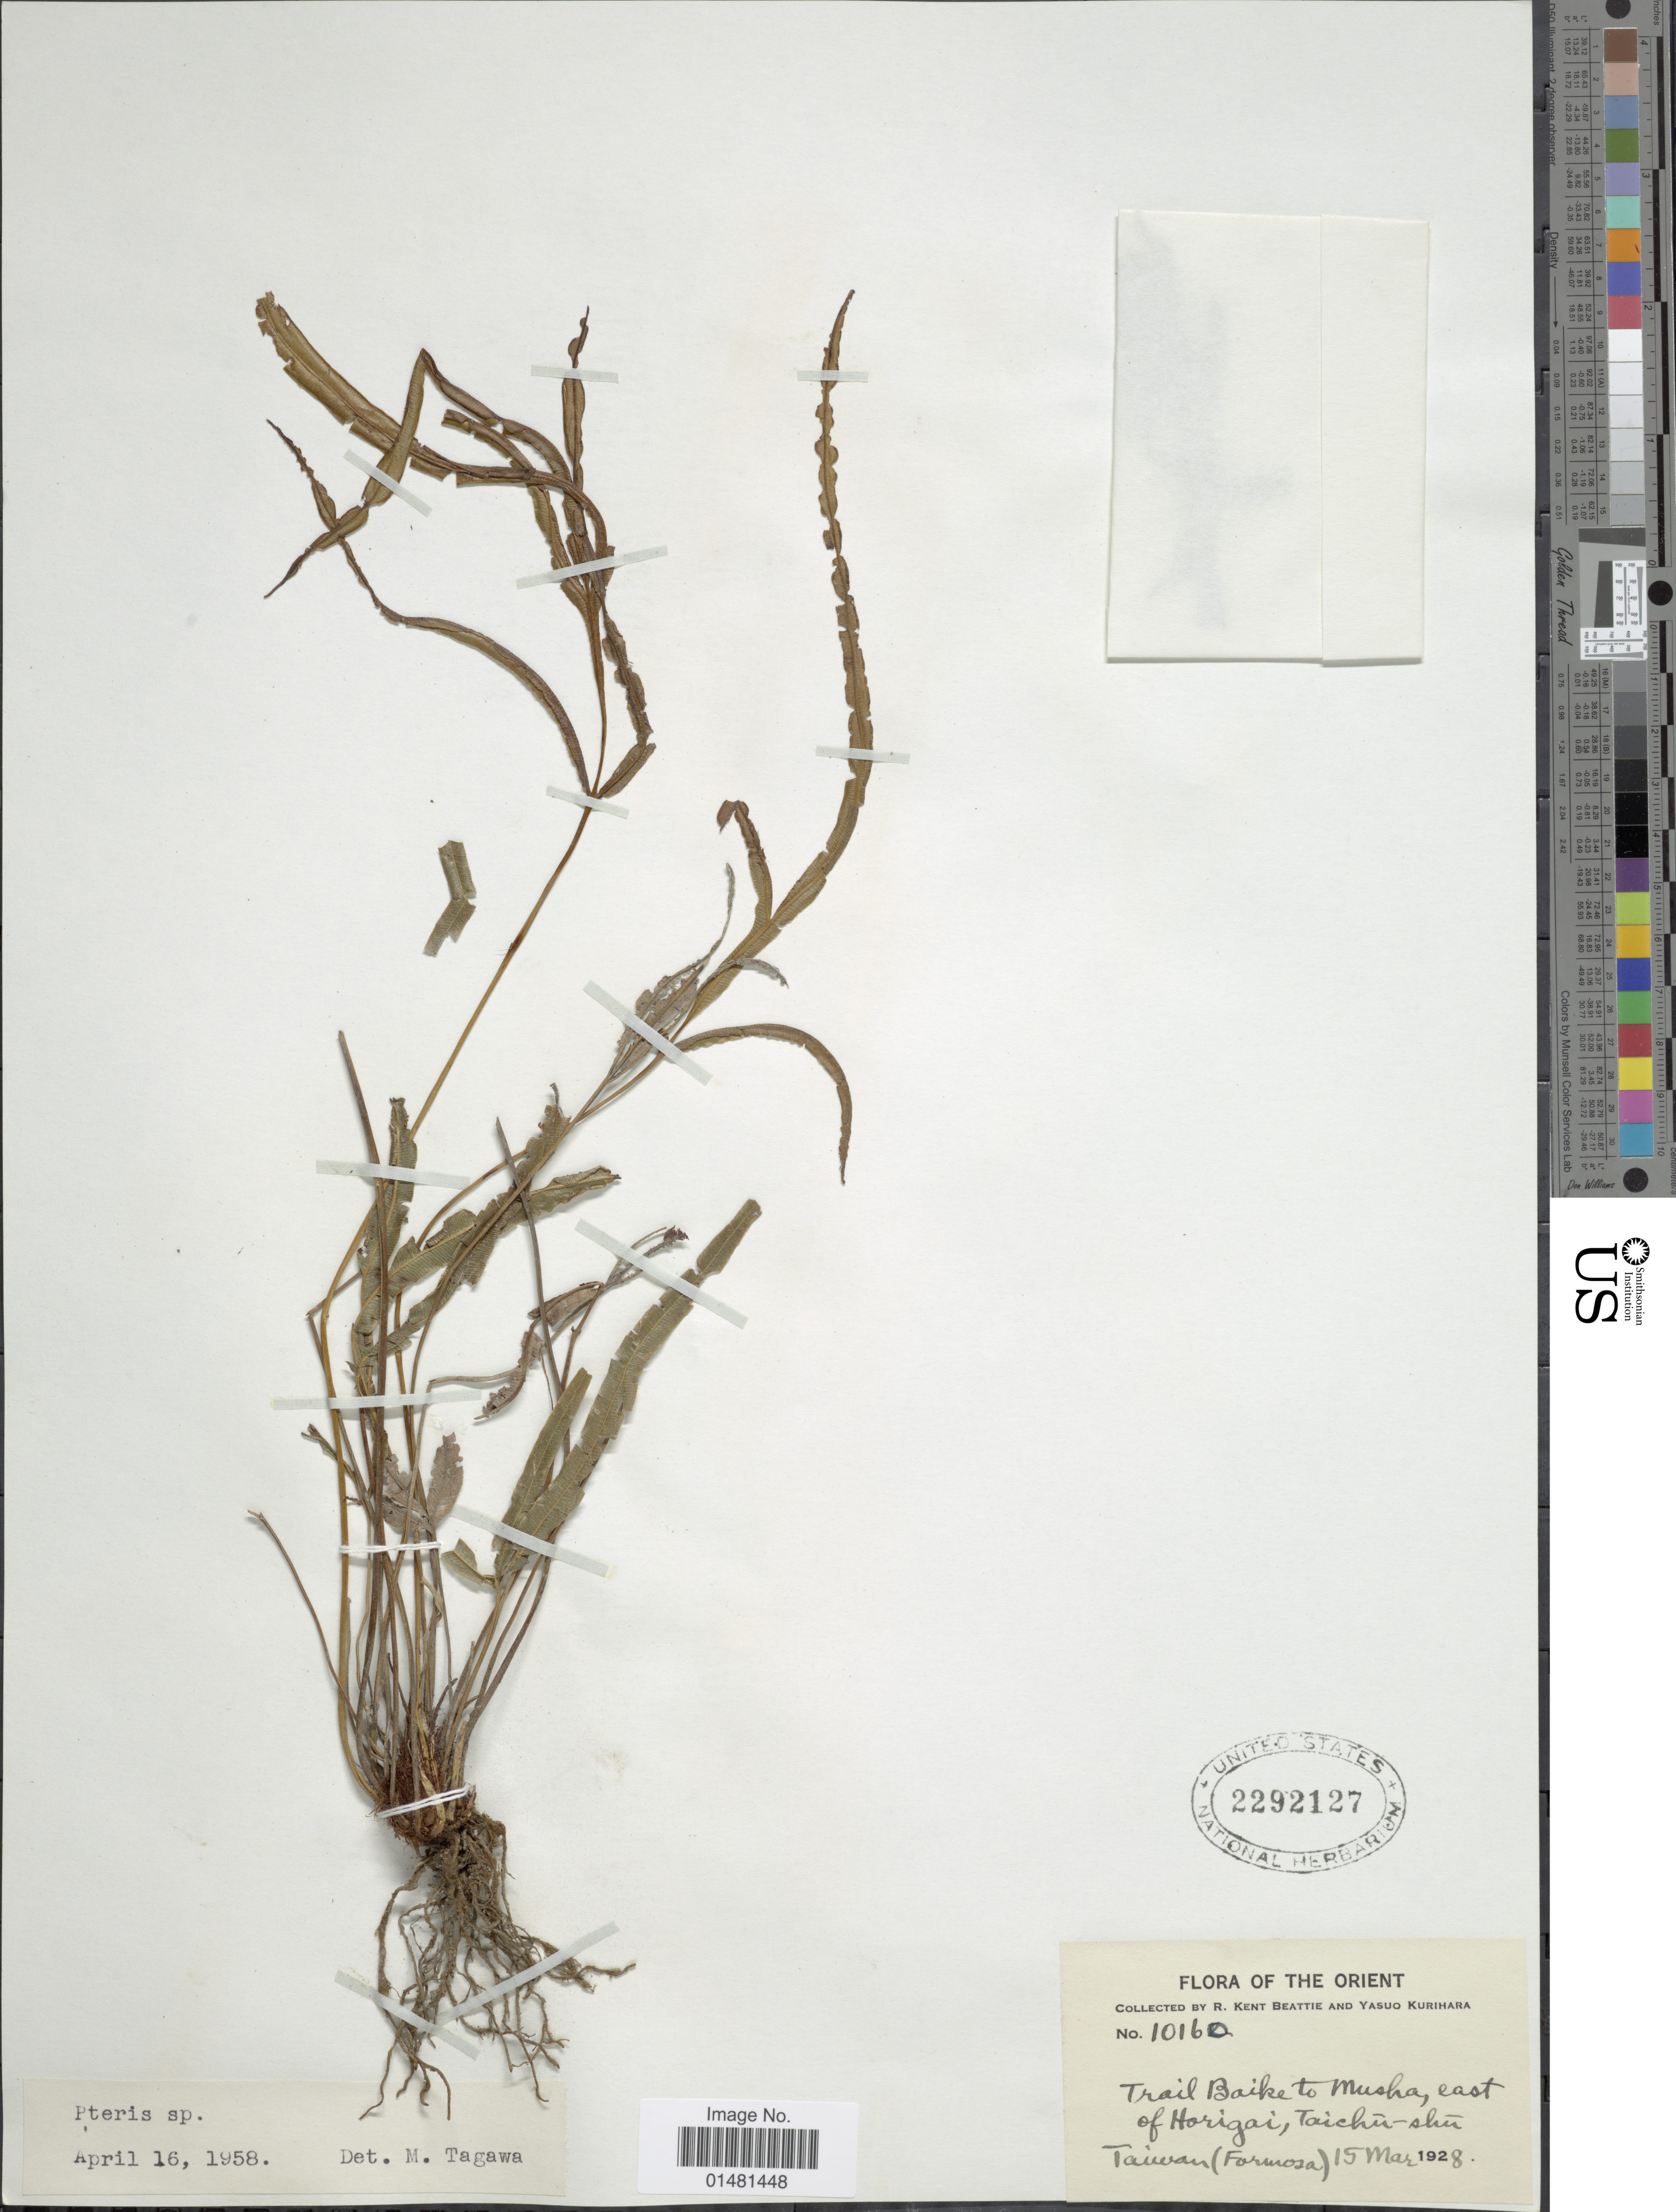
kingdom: Plantae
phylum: Tracheophyta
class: Polypodiopsida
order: Polypodiales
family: Pteridaceae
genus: Pteris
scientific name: Pteris sp.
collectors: R. K. Beattie & Y. Kurihara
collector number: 10160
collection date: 1928-03-15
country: Taiwan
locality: The Orient, Trail Baike to Musha, east of Horigai, Taichü-shu (Formosa)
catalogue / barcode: US 2292127